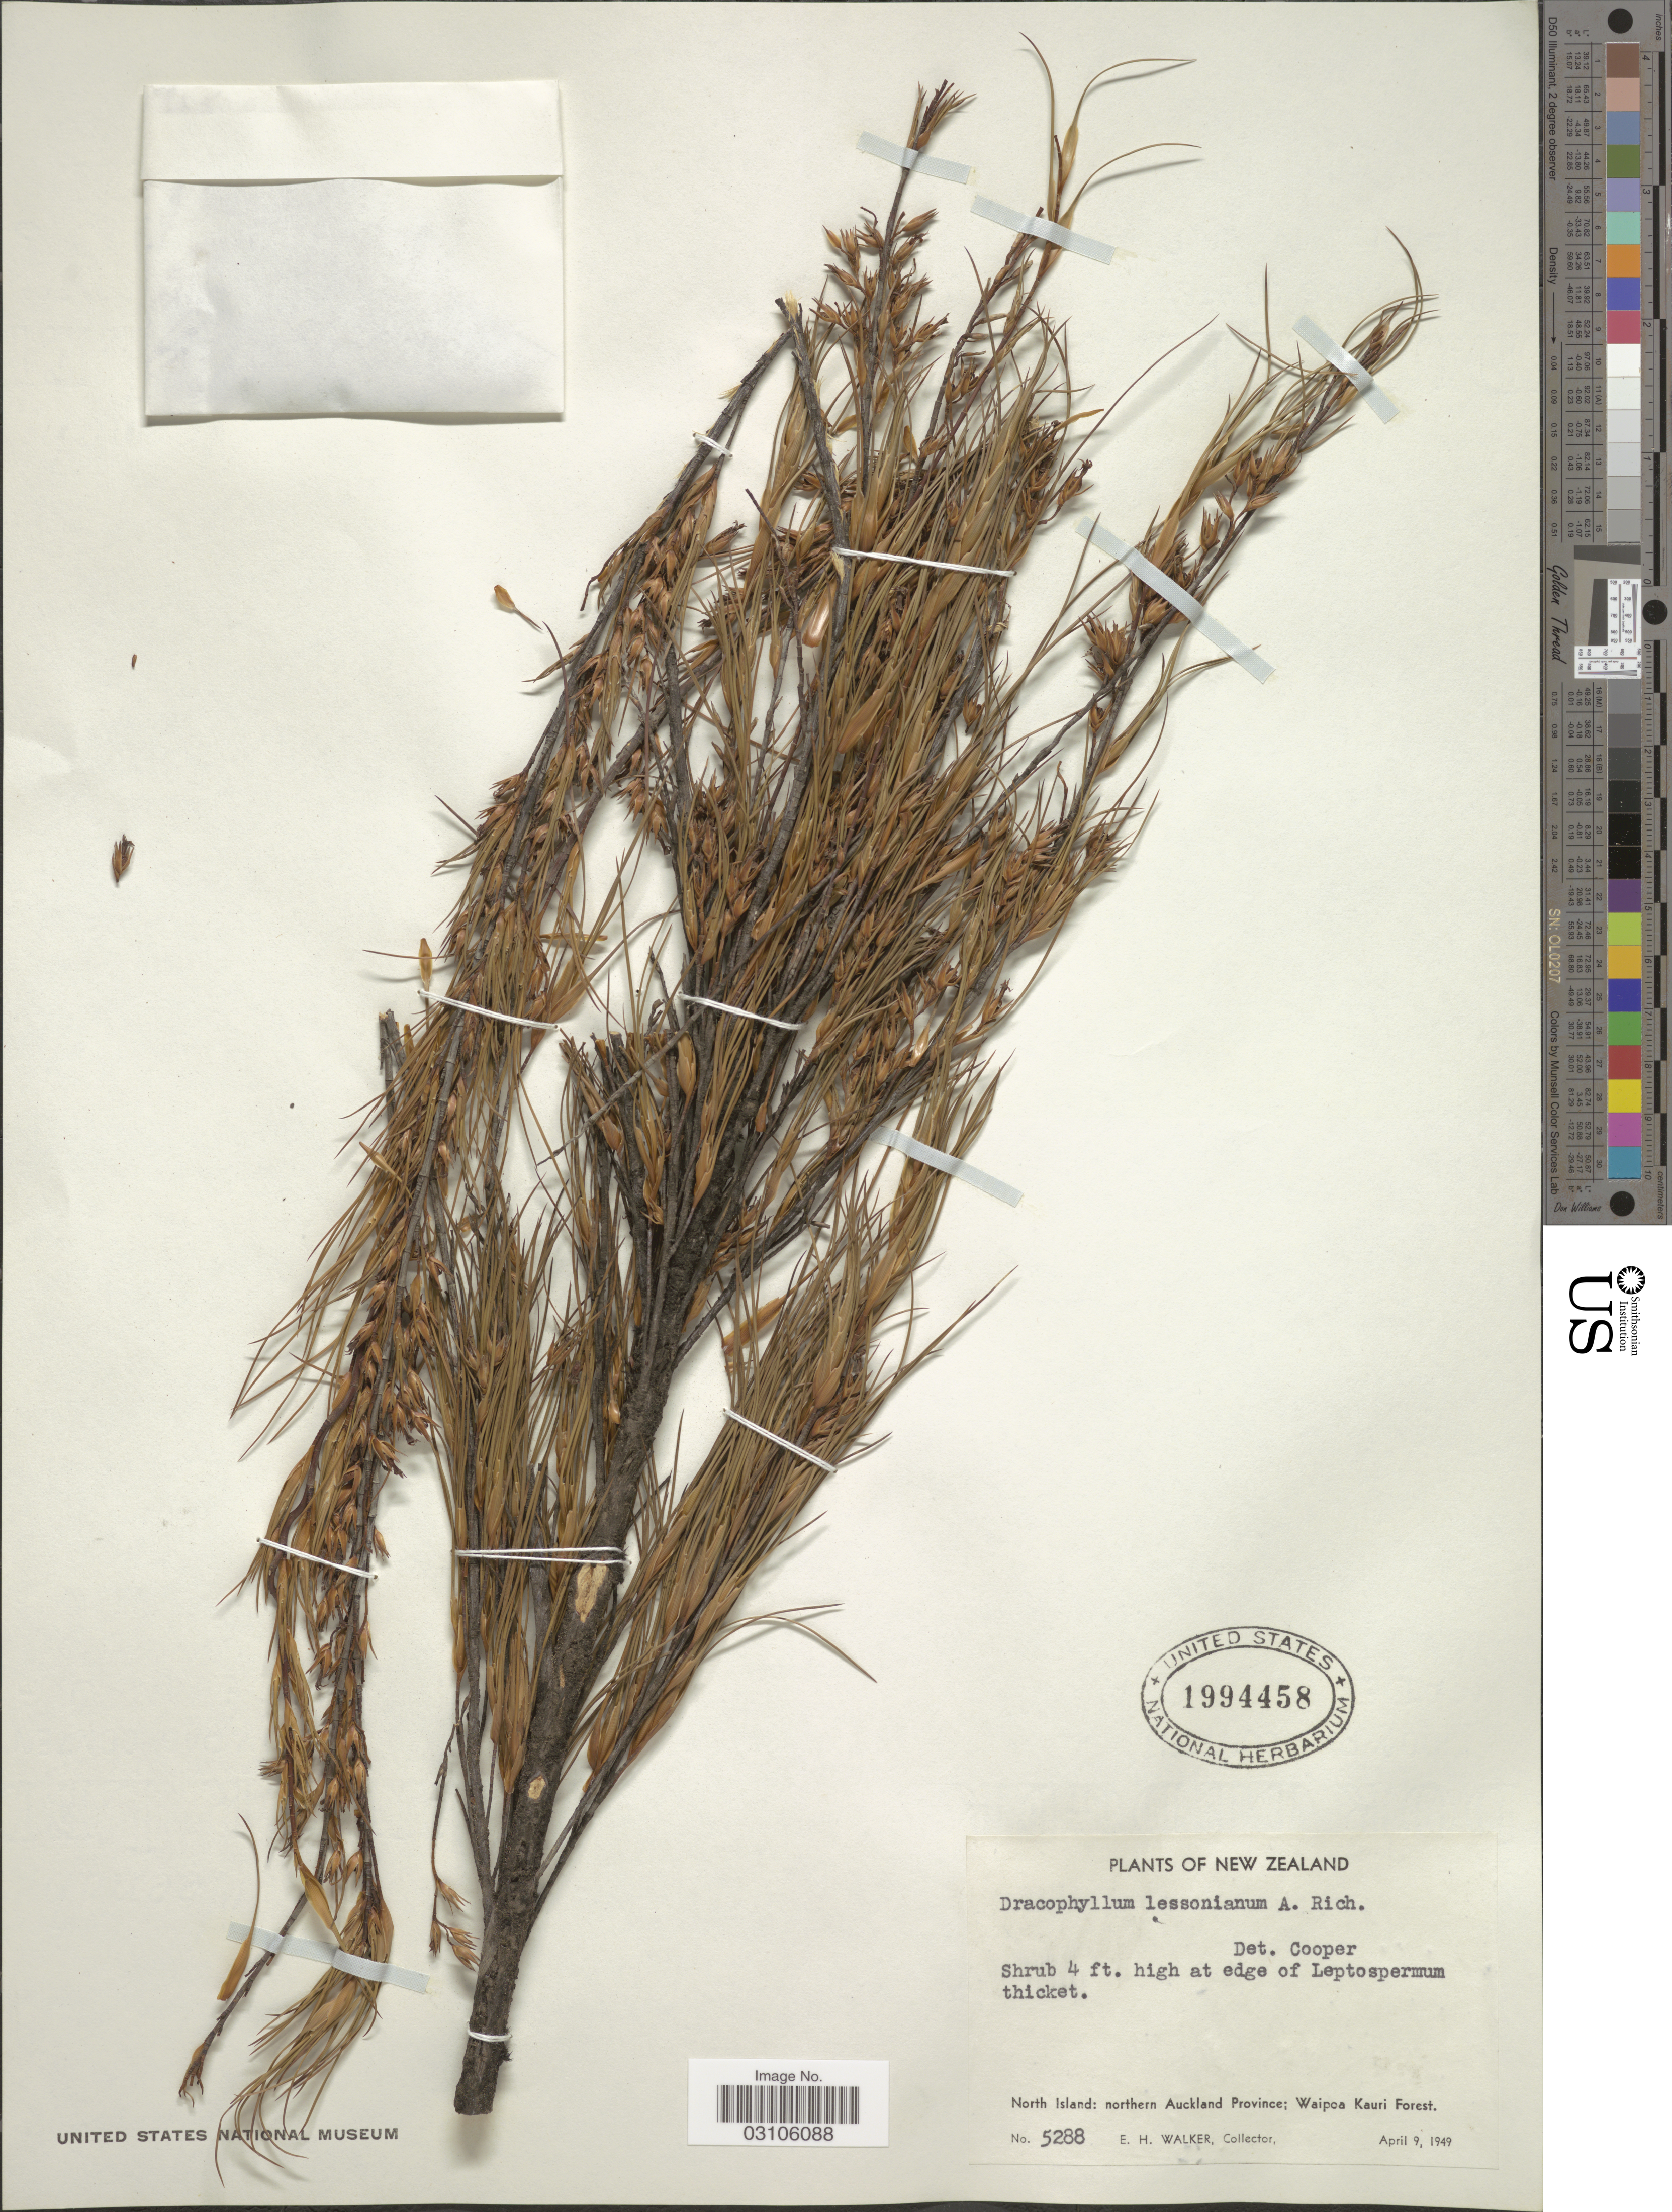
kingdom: Plantae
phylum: Tracheophyta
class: Magnoliopsida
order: Ericales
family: Ericaceae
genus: Dracophyllum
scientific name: Dracophyllum lessonianum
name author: A. Rich.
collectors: E. H. Walker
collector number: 5288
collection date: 1949-04-09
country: New Zealand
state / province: Auckland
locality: North Island: northern Auckland Province; Waipoa Kauri Forest.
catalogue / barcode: US 1994458